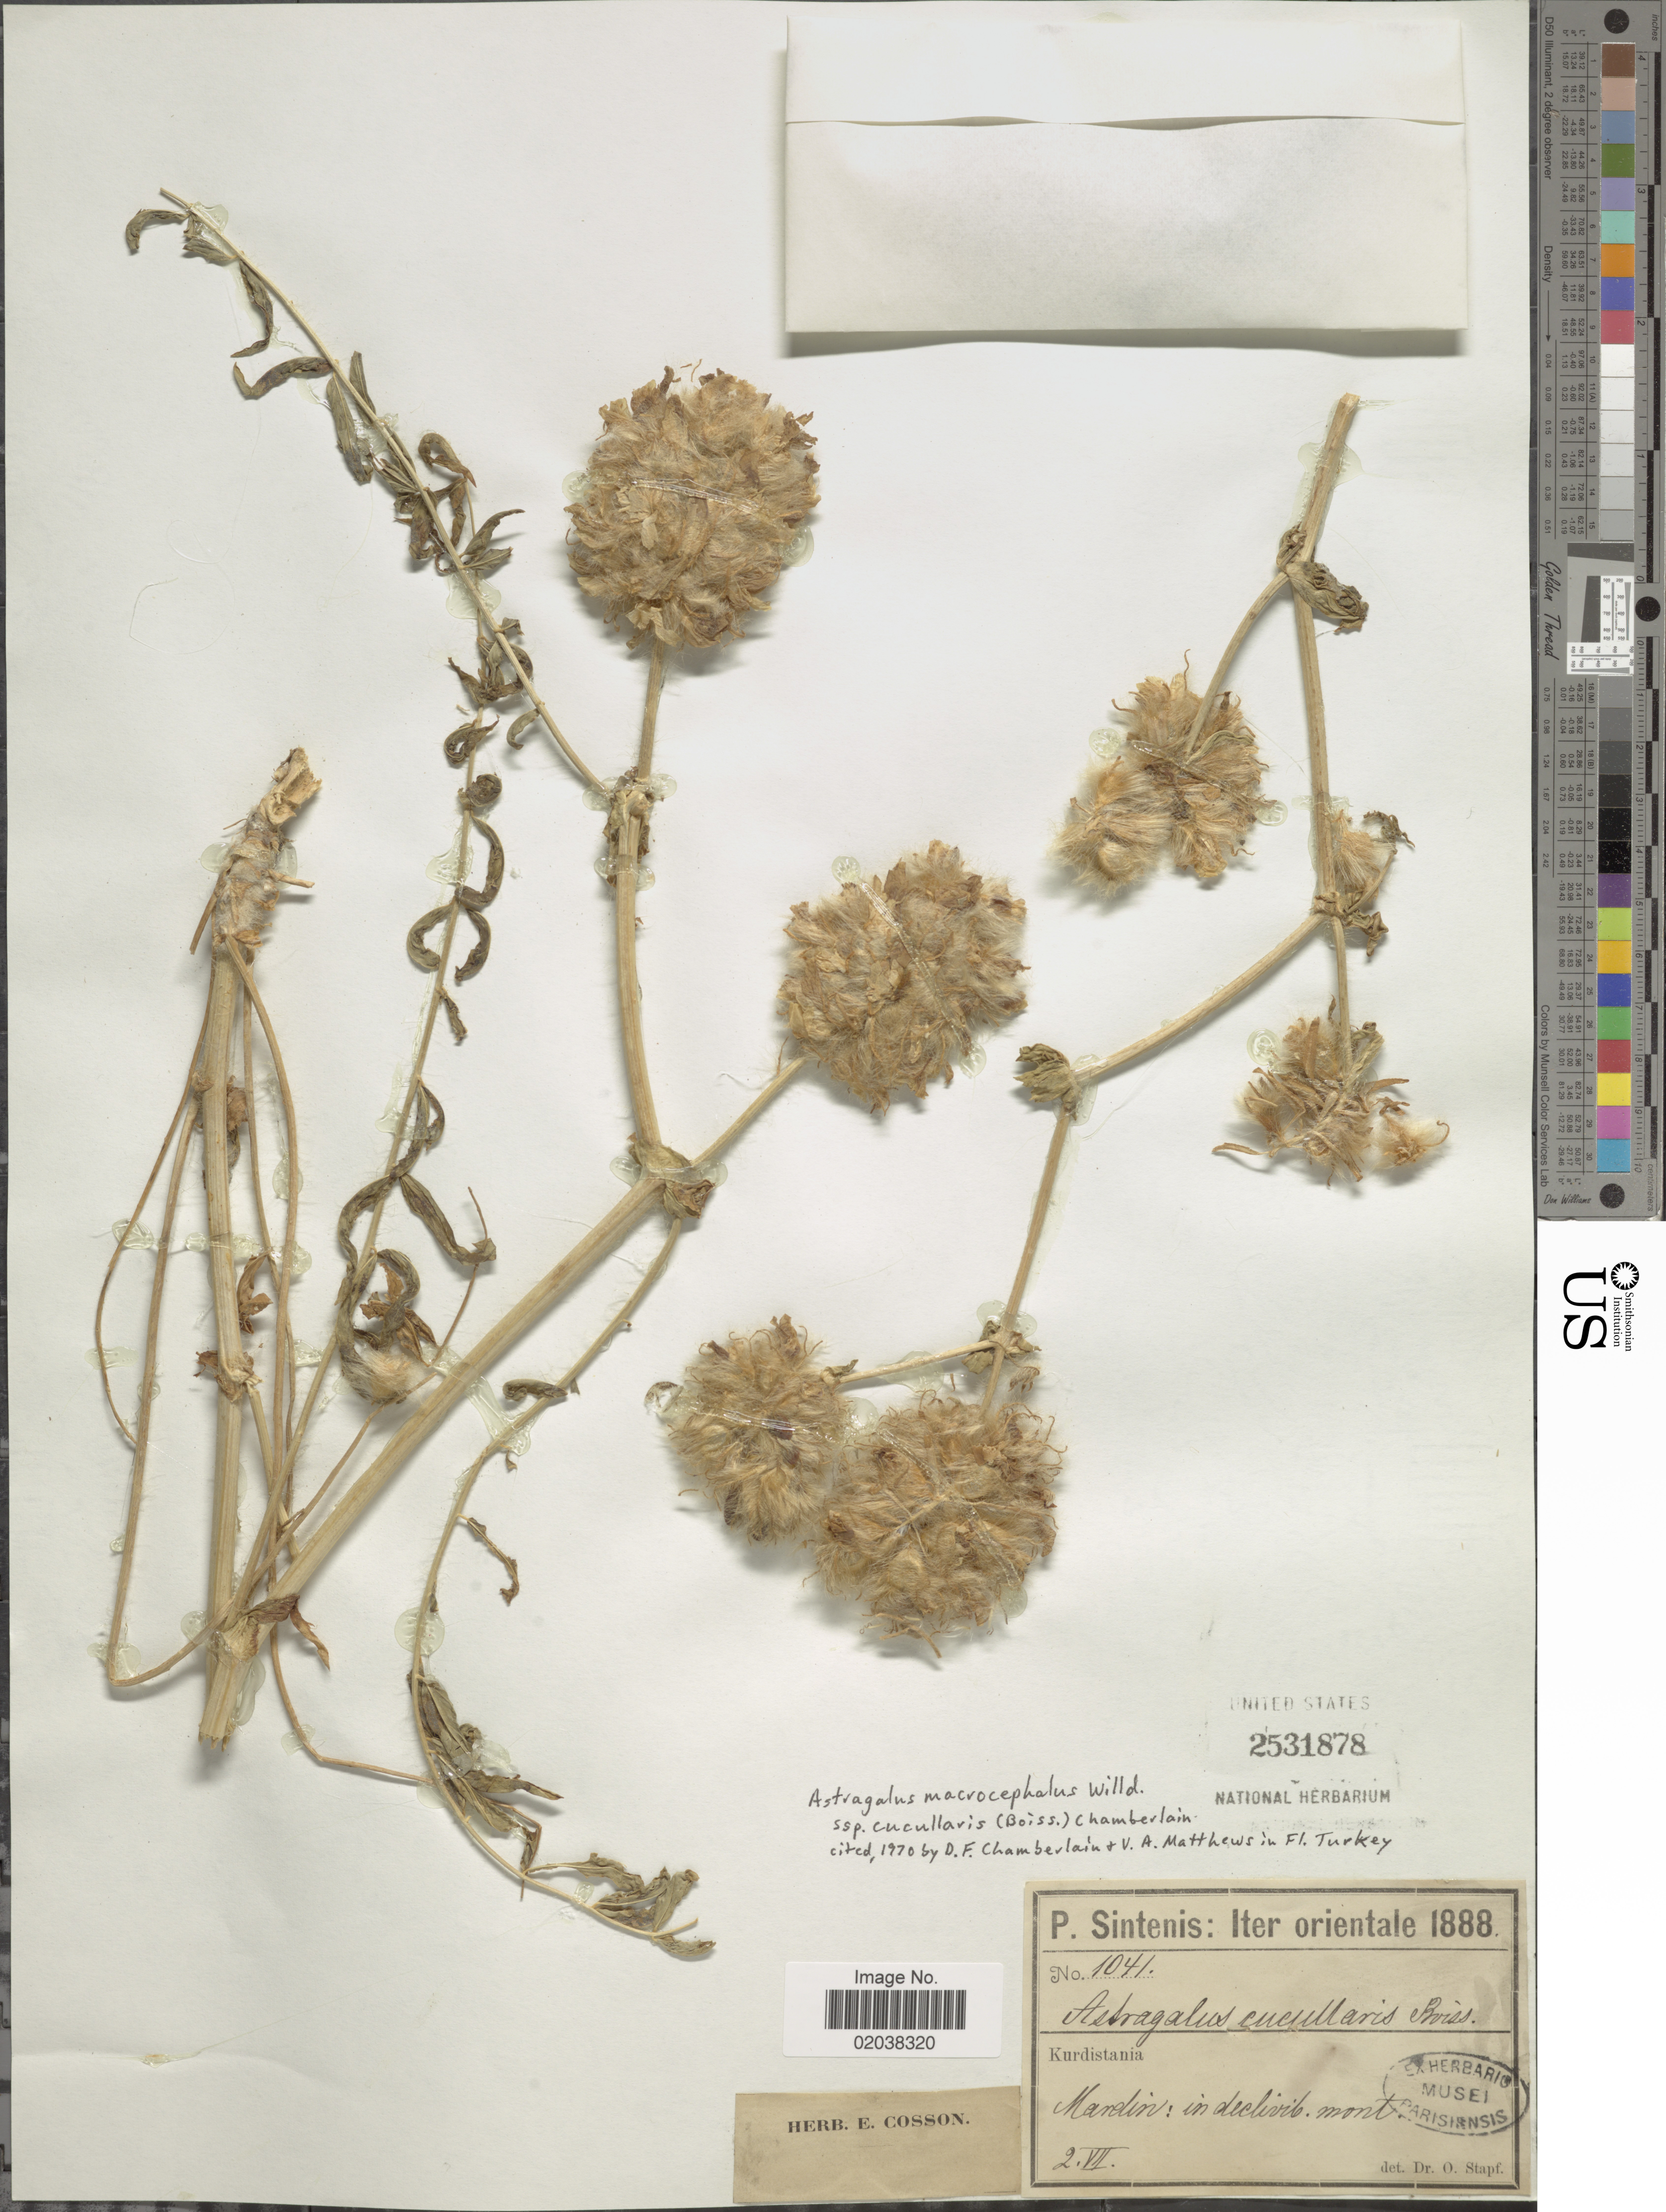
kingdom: Plantae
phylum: Tracheophyta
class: Magnoliopsida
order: Fabales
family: Fabaceae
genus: Astragalus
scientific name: Astragalus macrocephalus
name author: Willd.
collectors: P. Sintenis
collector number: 1041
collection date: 1888-07-02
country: Iran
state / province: Kurdistan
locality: Orientale. Kurdistania. Mandin: in declivib. mont.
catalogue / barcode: US 2531878